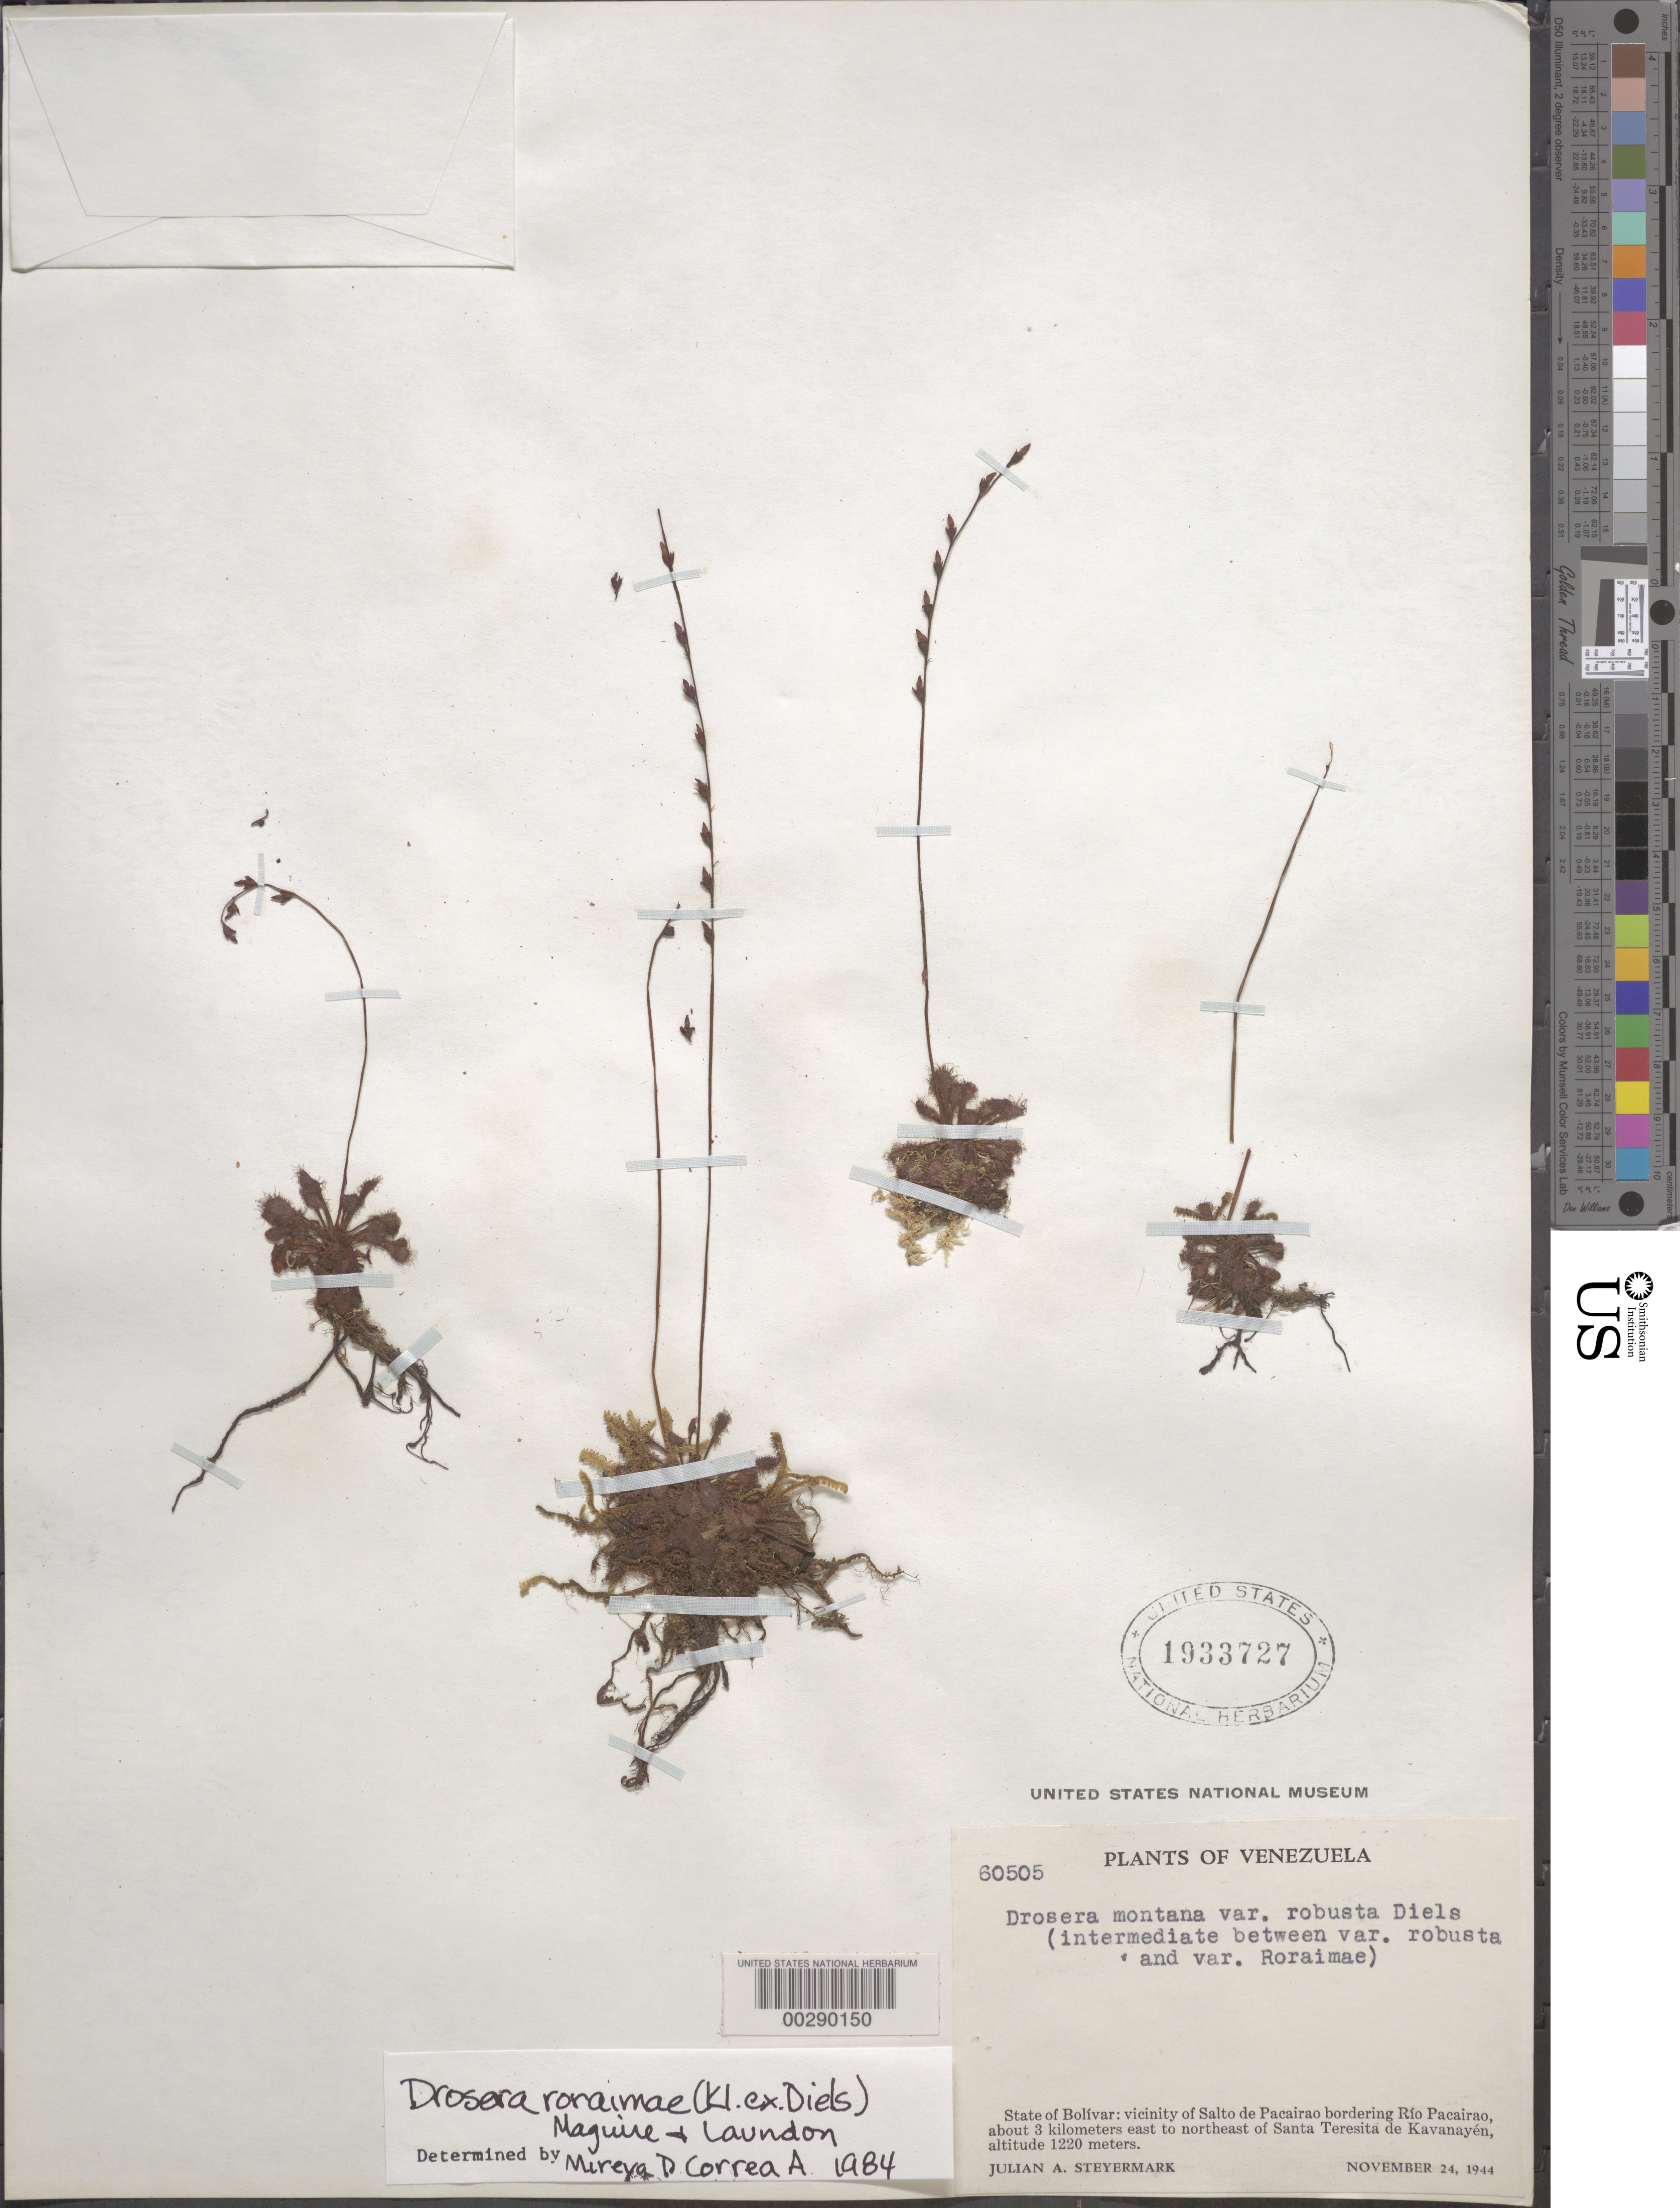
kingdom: Plantae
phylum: Tracheophyta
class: Magnoliopsida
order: Caryophyllales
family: Droseraceae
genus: Drosera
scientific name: Drosera roraimae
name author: (Klotzsch ex Diels) Maguire & J.R. Laundon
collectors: J. Steyermark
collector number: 60505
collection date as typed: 24 Nov 1944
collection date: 1944-11-24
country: Venezuela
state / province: Bolivar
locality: Vicinity of salto de pacairao bordering rio pacairao, e to ne of santa teresita de kavanayen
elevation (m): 1220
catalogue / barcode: US 1933727